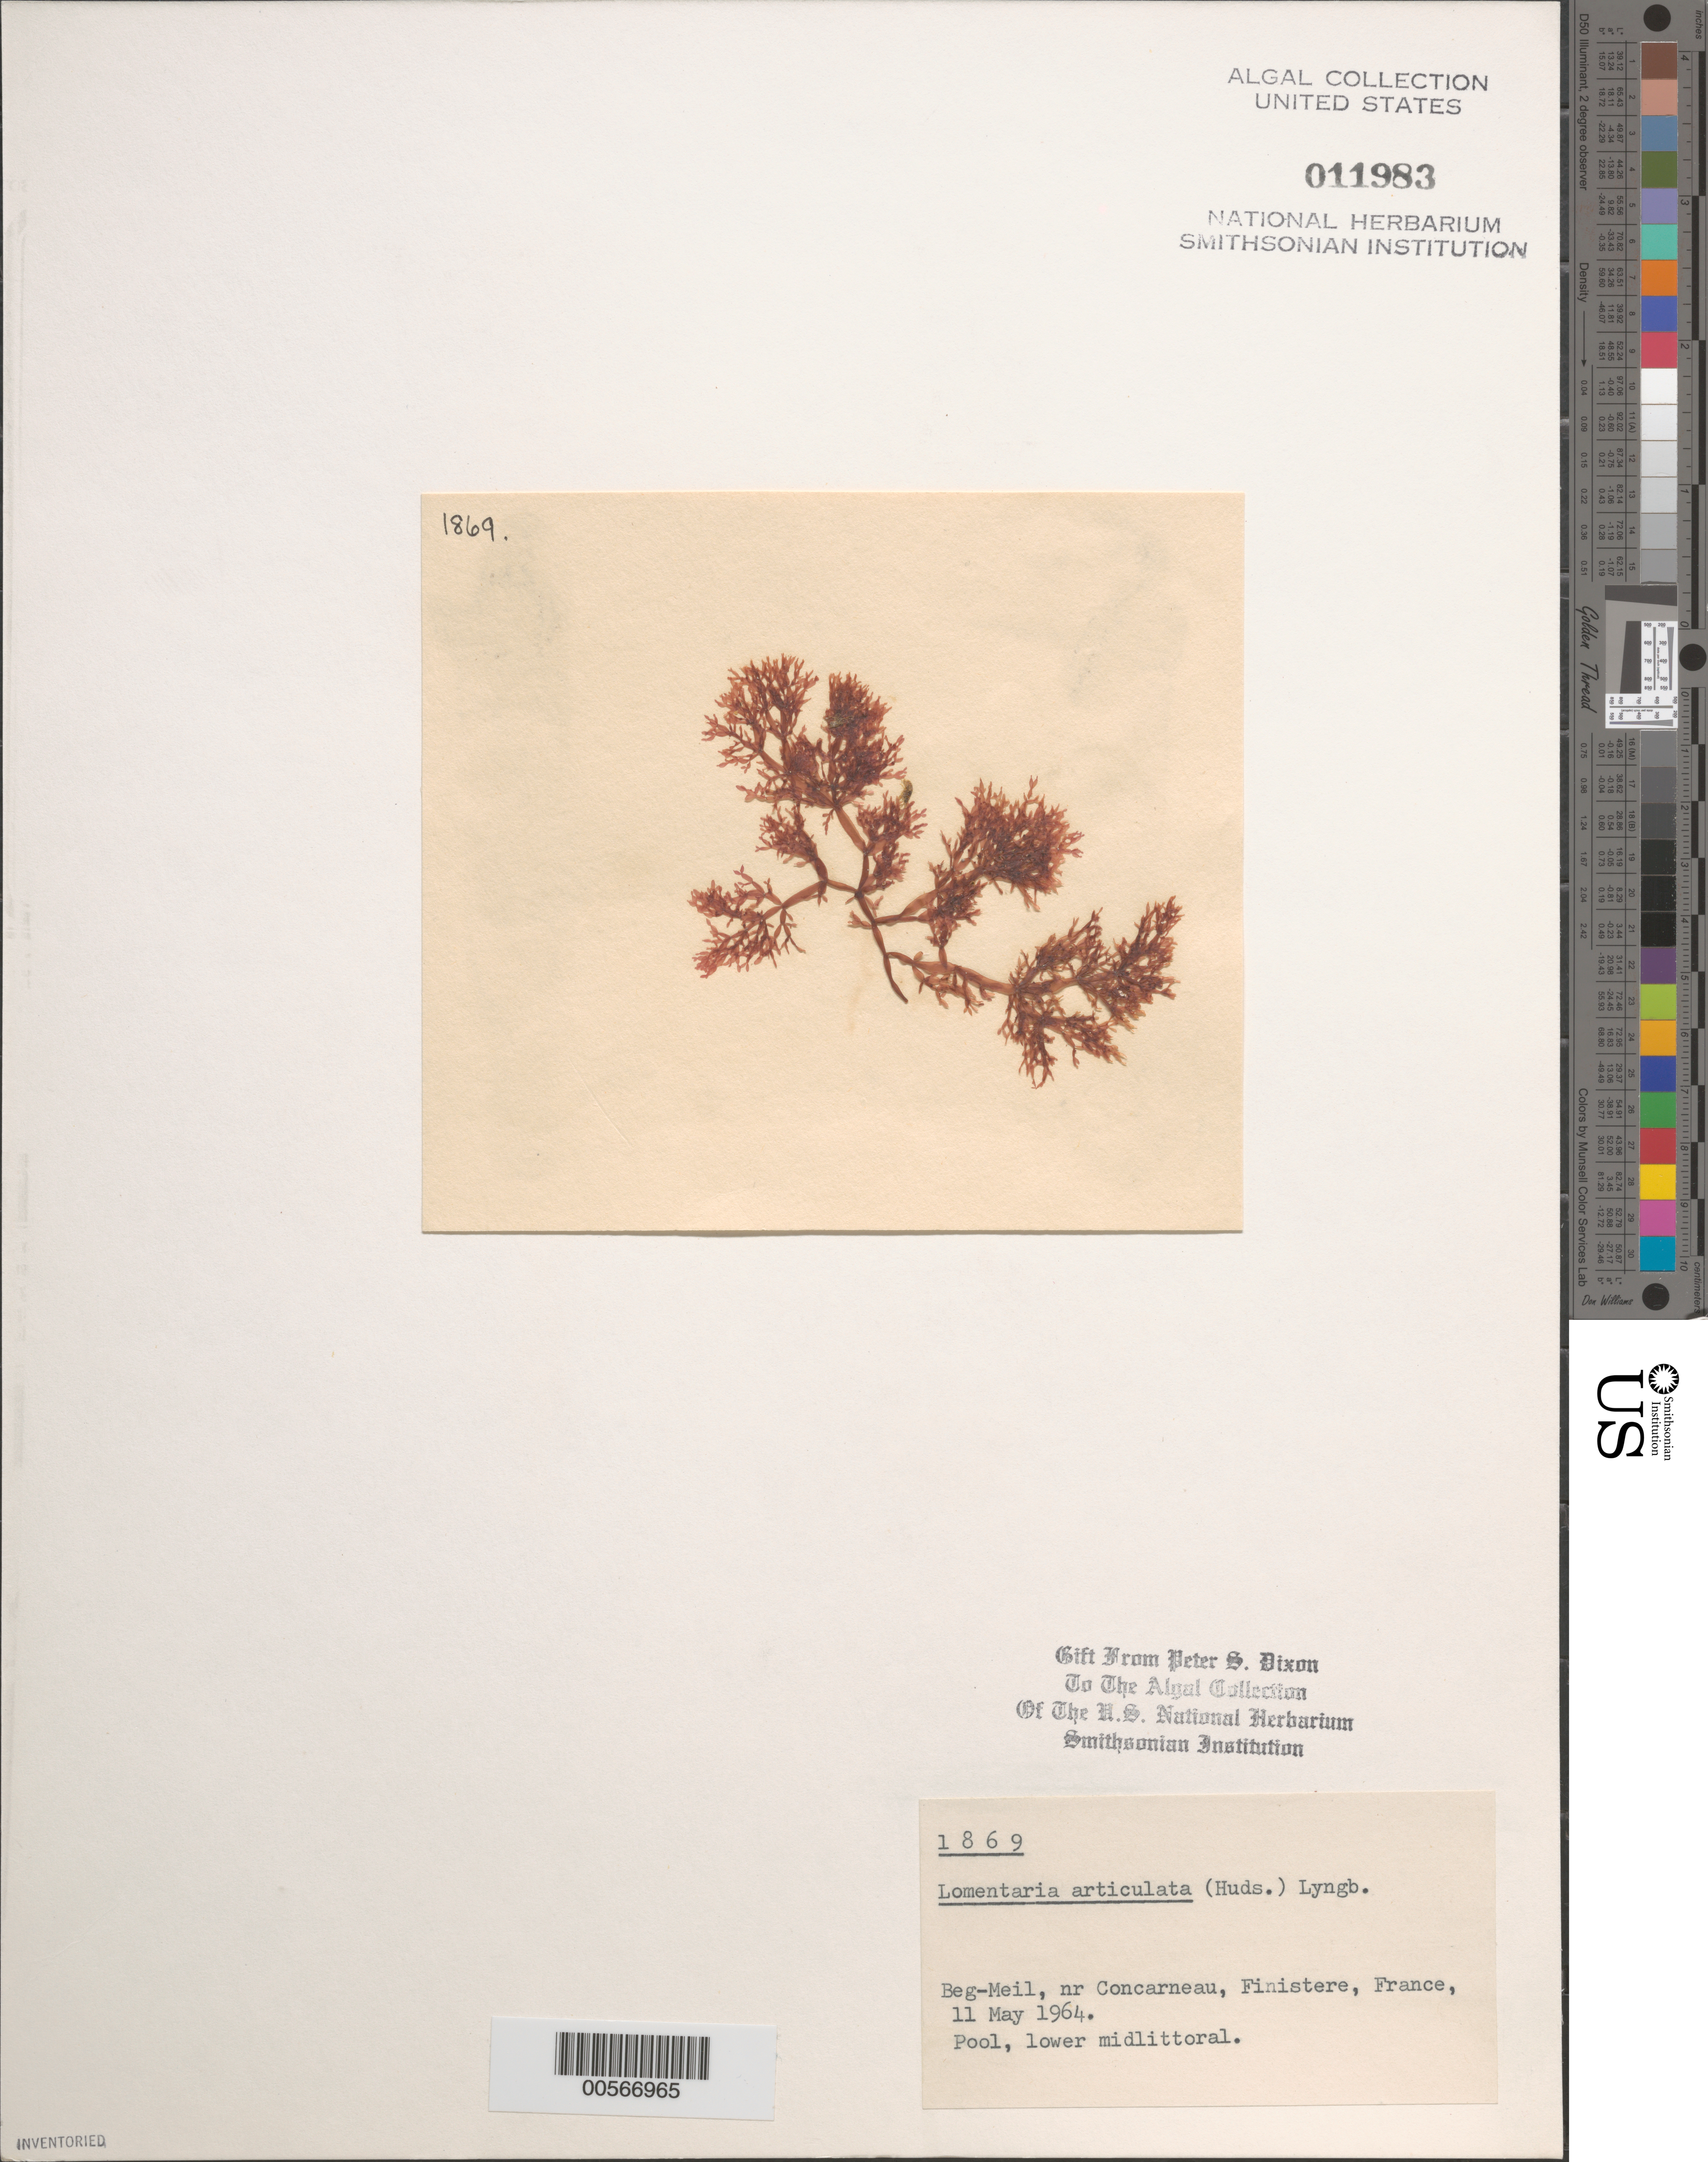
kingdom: Plantae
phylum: Rhodophyta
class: Florideophyceae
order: Rhodymeniales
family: Lomentariaceae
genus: Lomentaria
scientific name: Lomentaria articulata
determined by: Dixon, P. S.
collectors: P. S. Dixon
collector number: PSD 1869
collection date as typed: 11 May 1964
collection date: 1964-05-11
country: France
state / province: Bretagne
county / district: Finistère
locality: Beg-meil, near concarneau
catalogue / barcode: US 11983